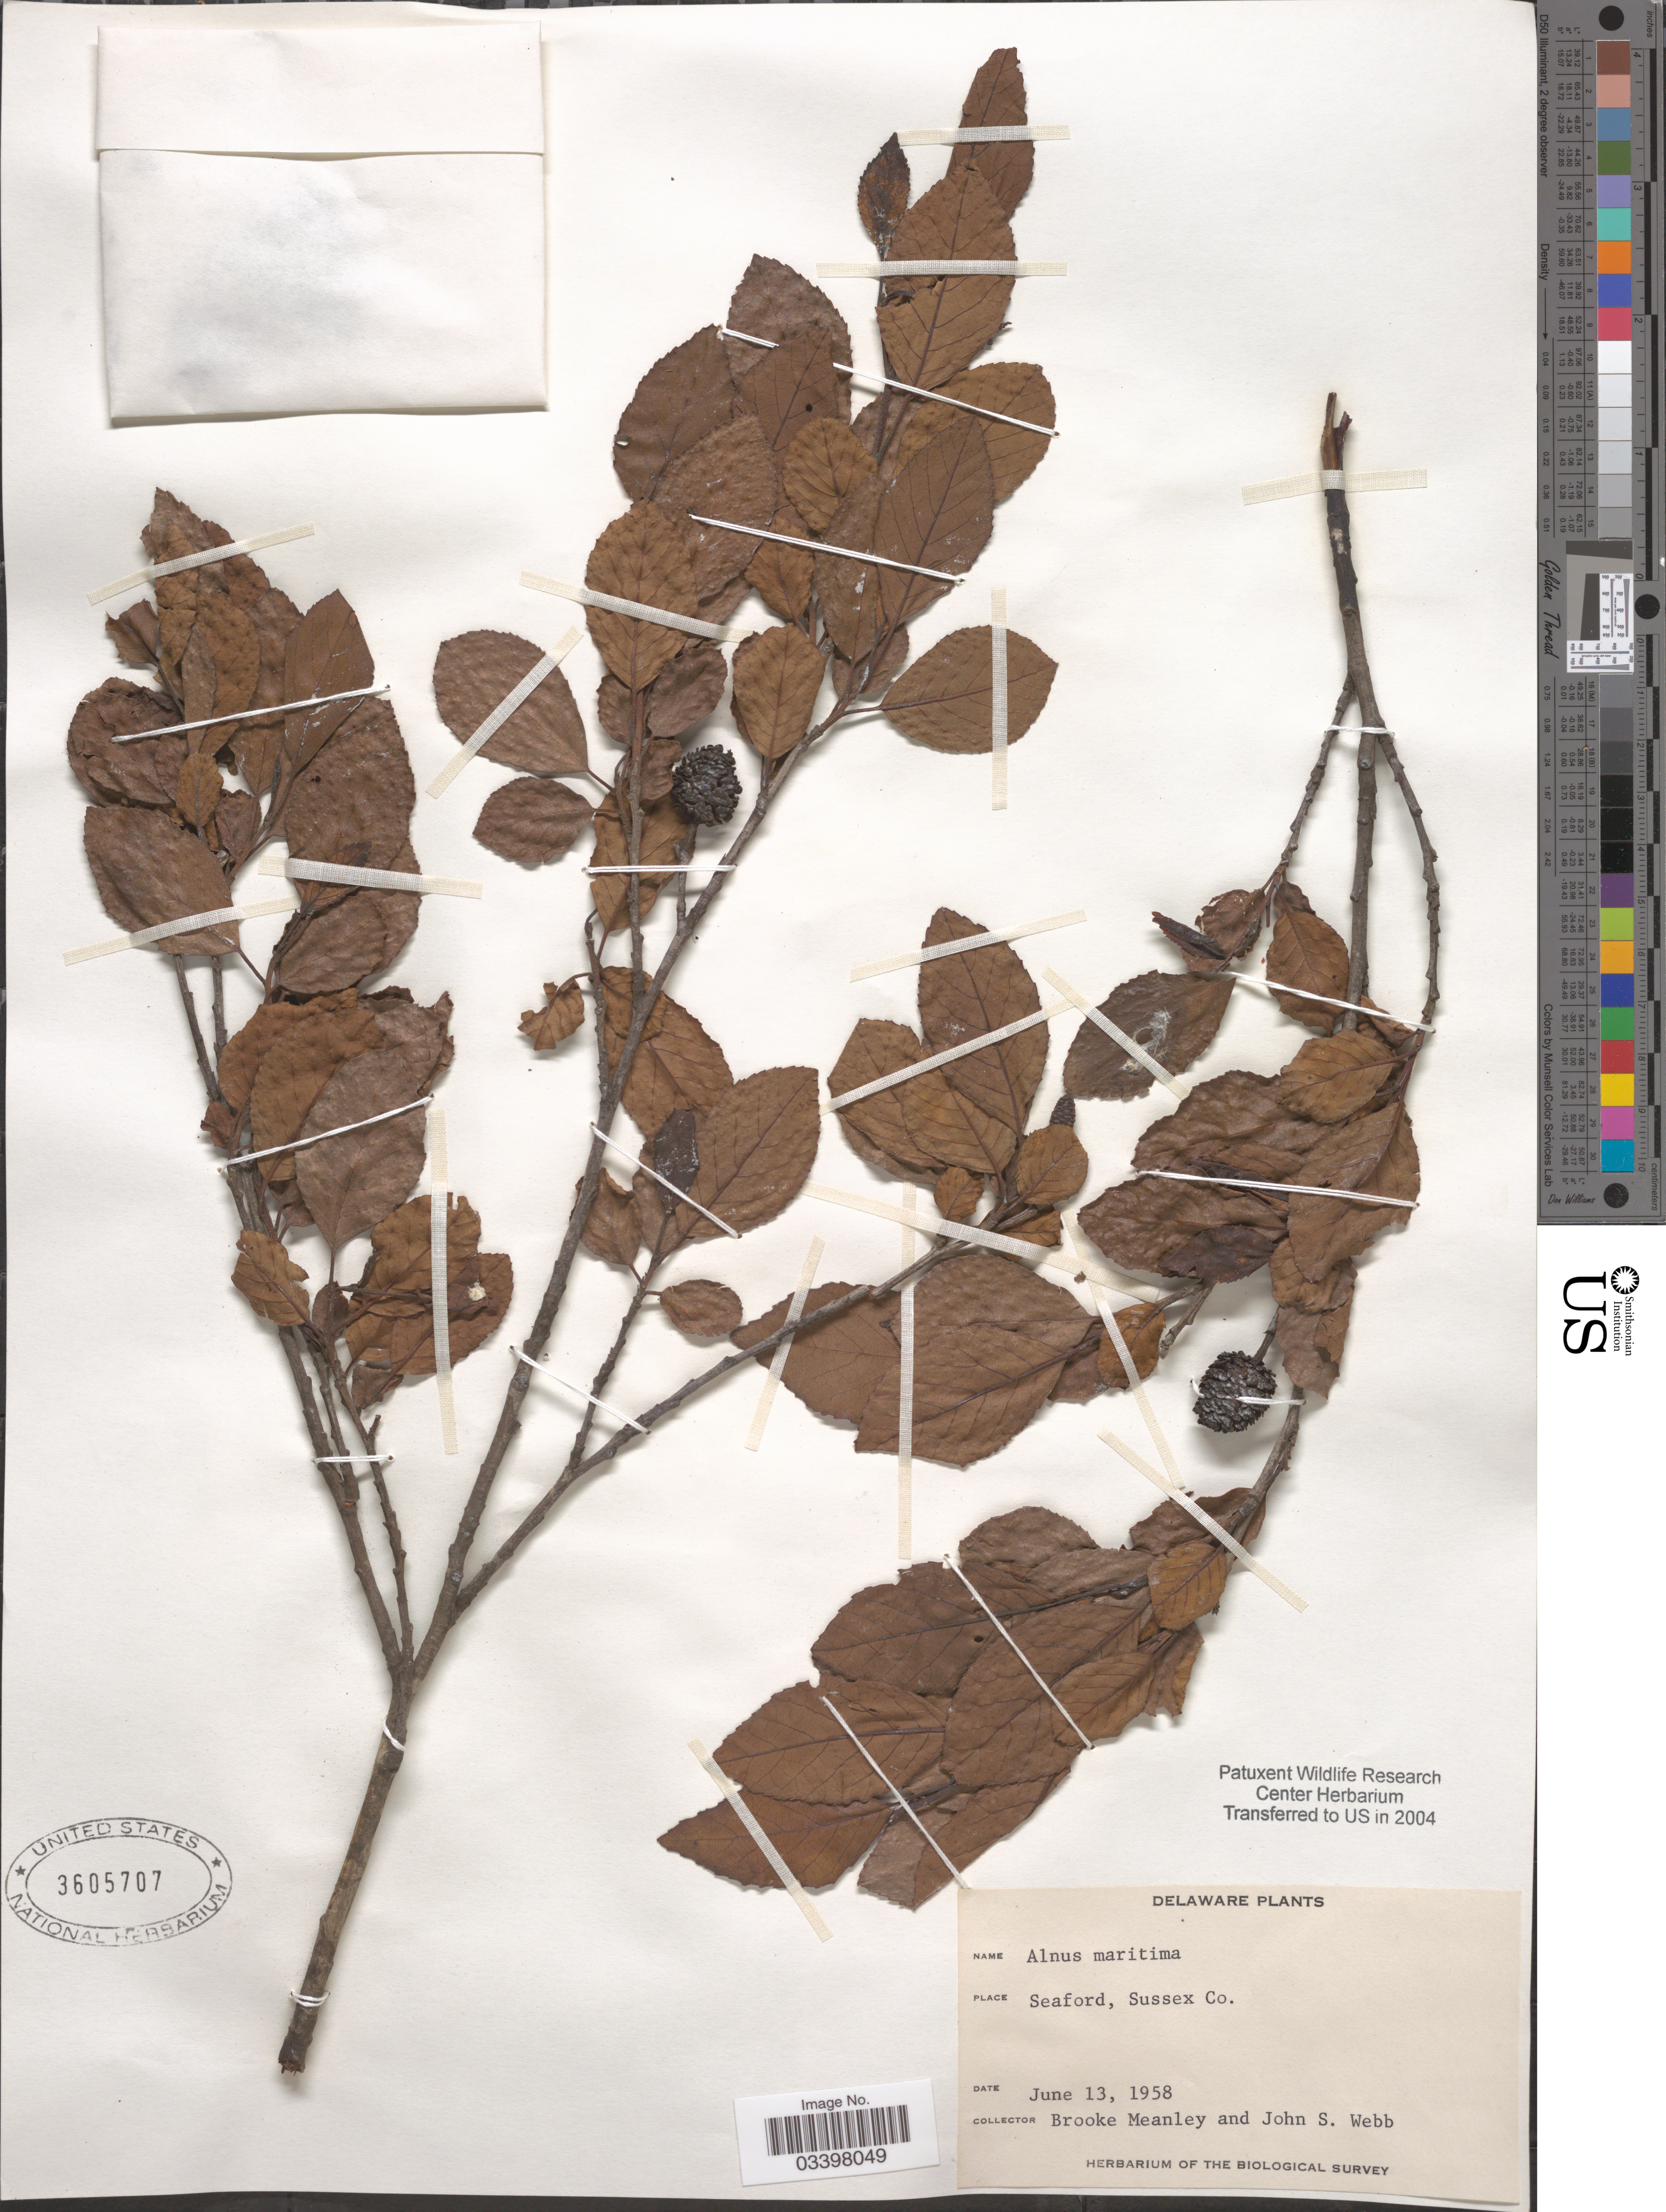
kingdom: Plantae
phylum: Tracheophyta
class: Magnoliopsida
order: Fagales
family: Betulaceae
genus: Alnus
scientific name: Alnus maritima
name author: (Marshall) Muhl. ex Nutt.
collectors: B. Meanley & J. Webb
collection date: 1958-06-13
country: United States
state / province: Delaware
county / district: Sussex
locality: Seaford, Sussex Co.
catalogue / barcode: US 3605707